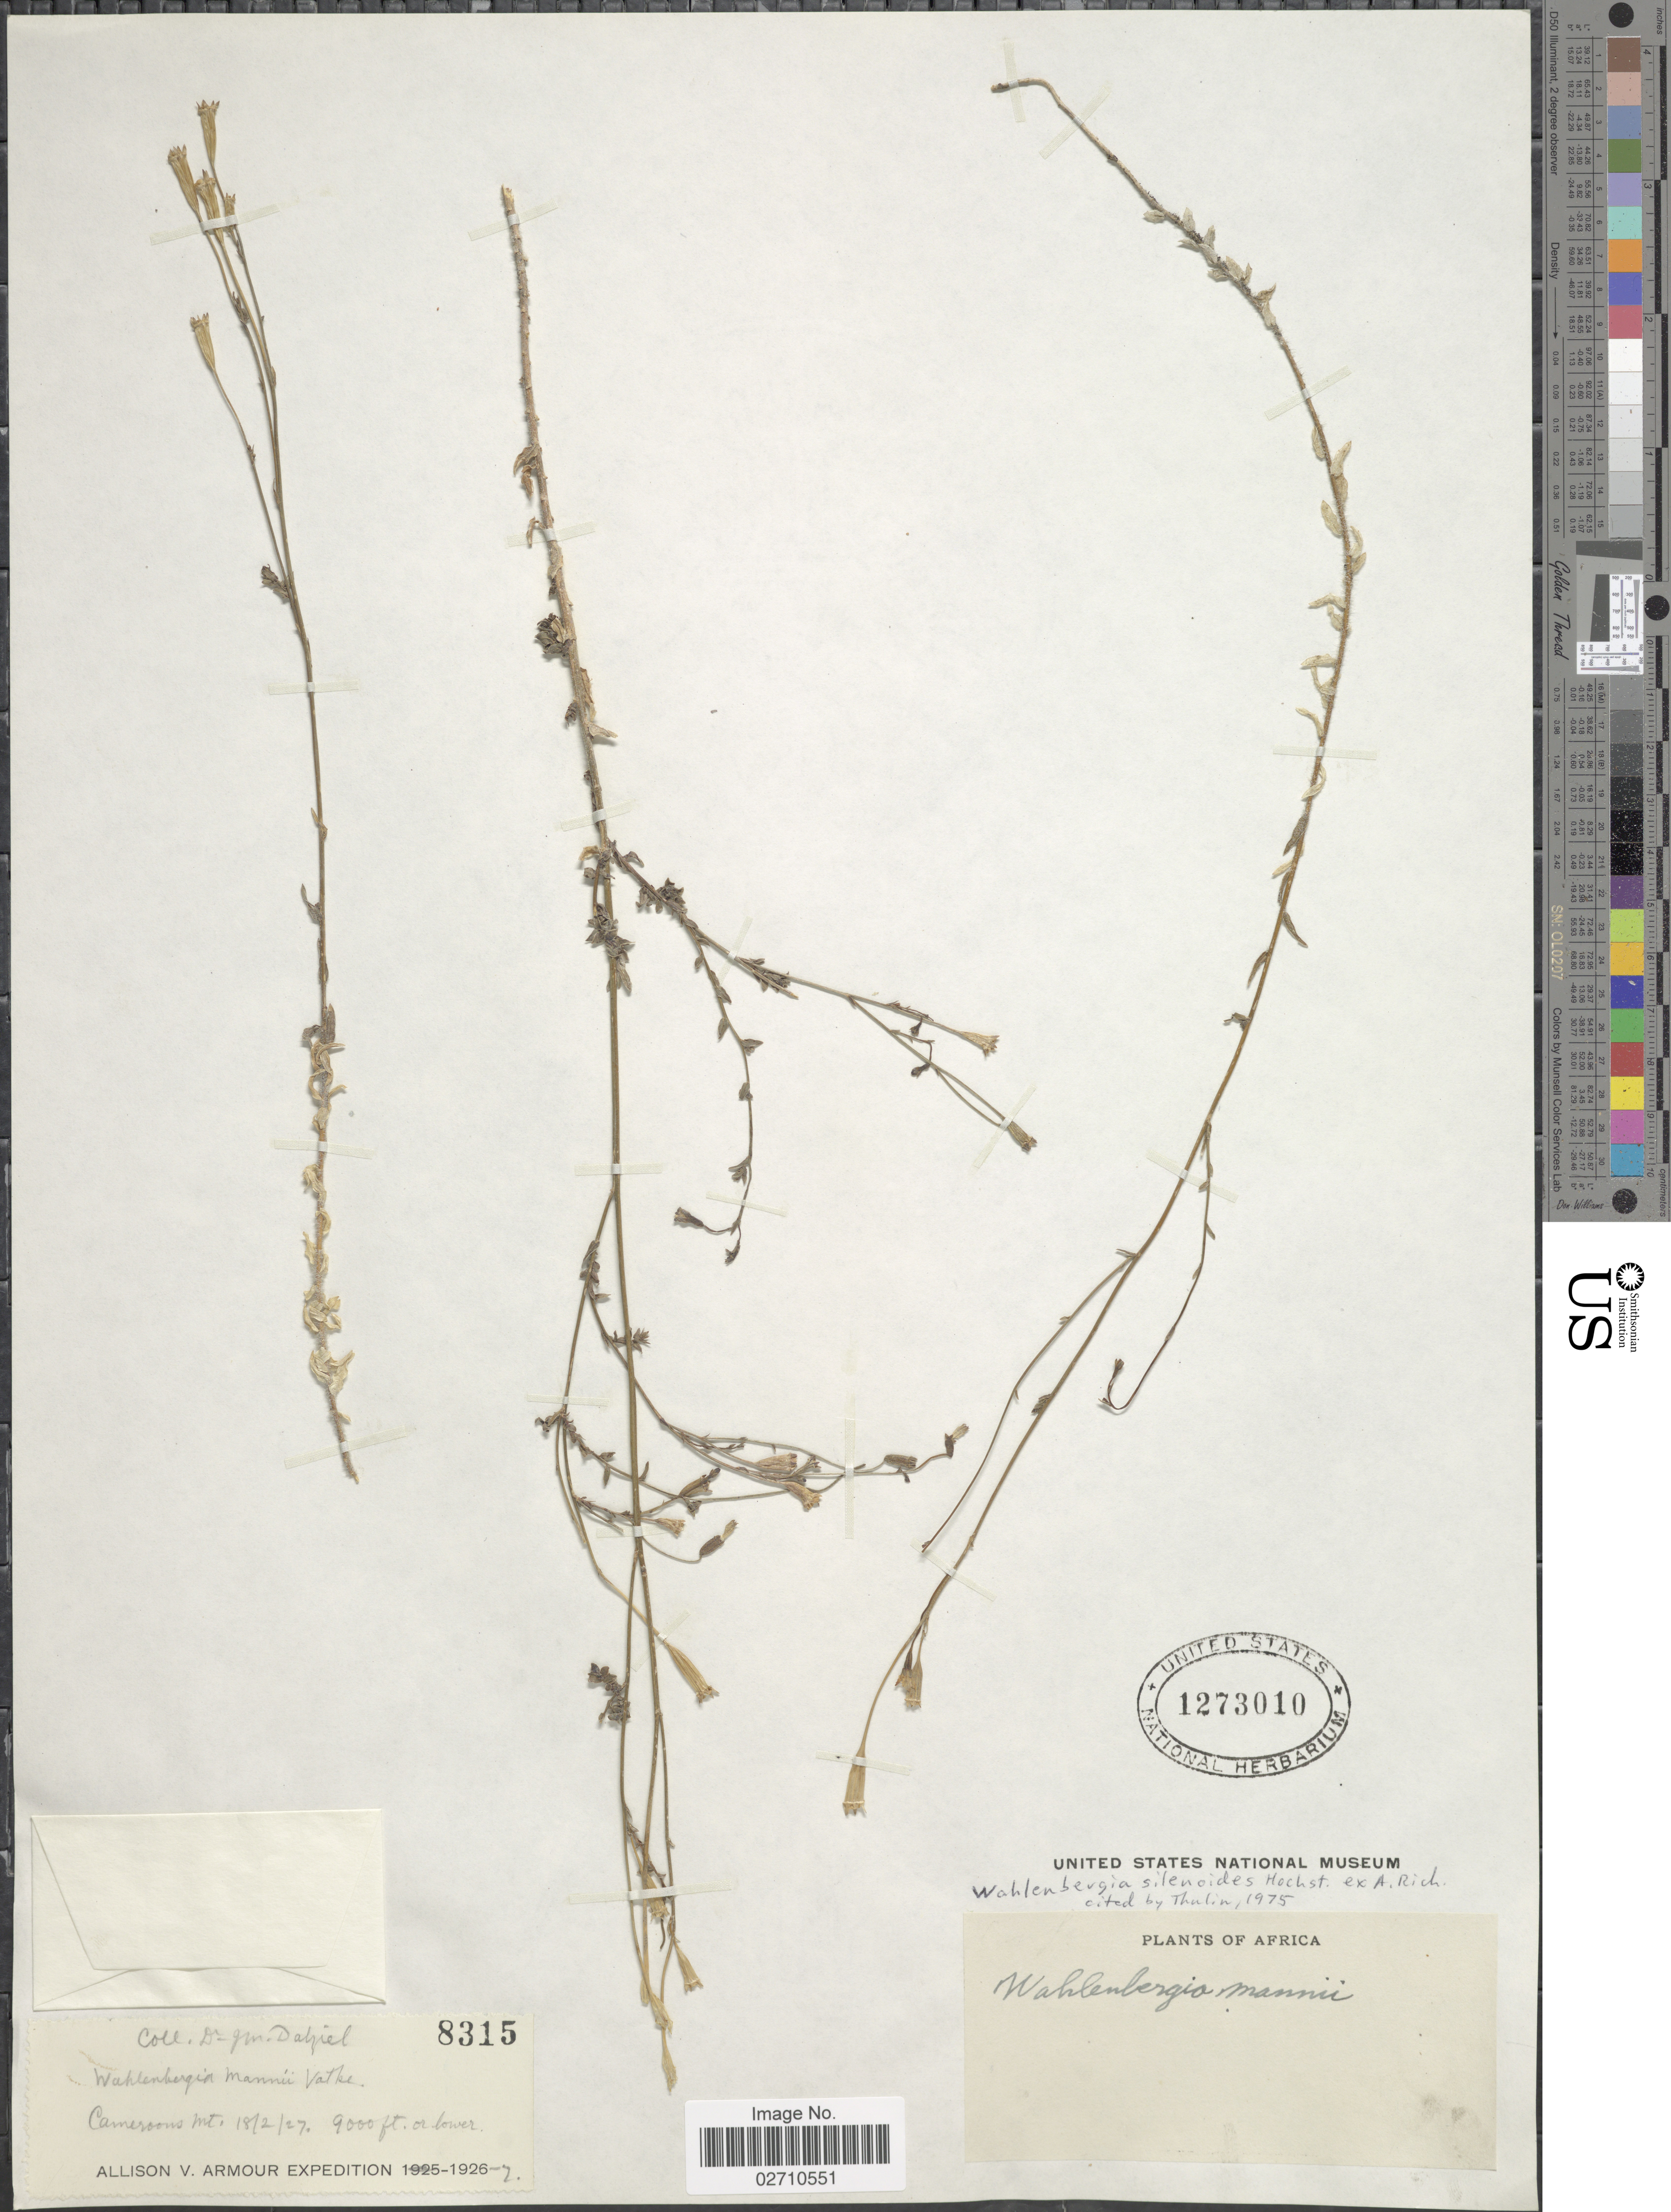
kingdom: Plantae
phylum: Tracheophyta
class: Magnoliopsida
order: Asterales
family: Campanulaceae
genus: Wahlenbergia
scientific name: Wahlenbergia silenoides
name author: Hochst. ex A. Rich.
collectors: J. Dalziel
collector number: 8315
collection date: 1927-02-18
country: Cameroon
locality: Cameroons Mt.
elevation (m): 2743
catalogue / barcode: US 1273010